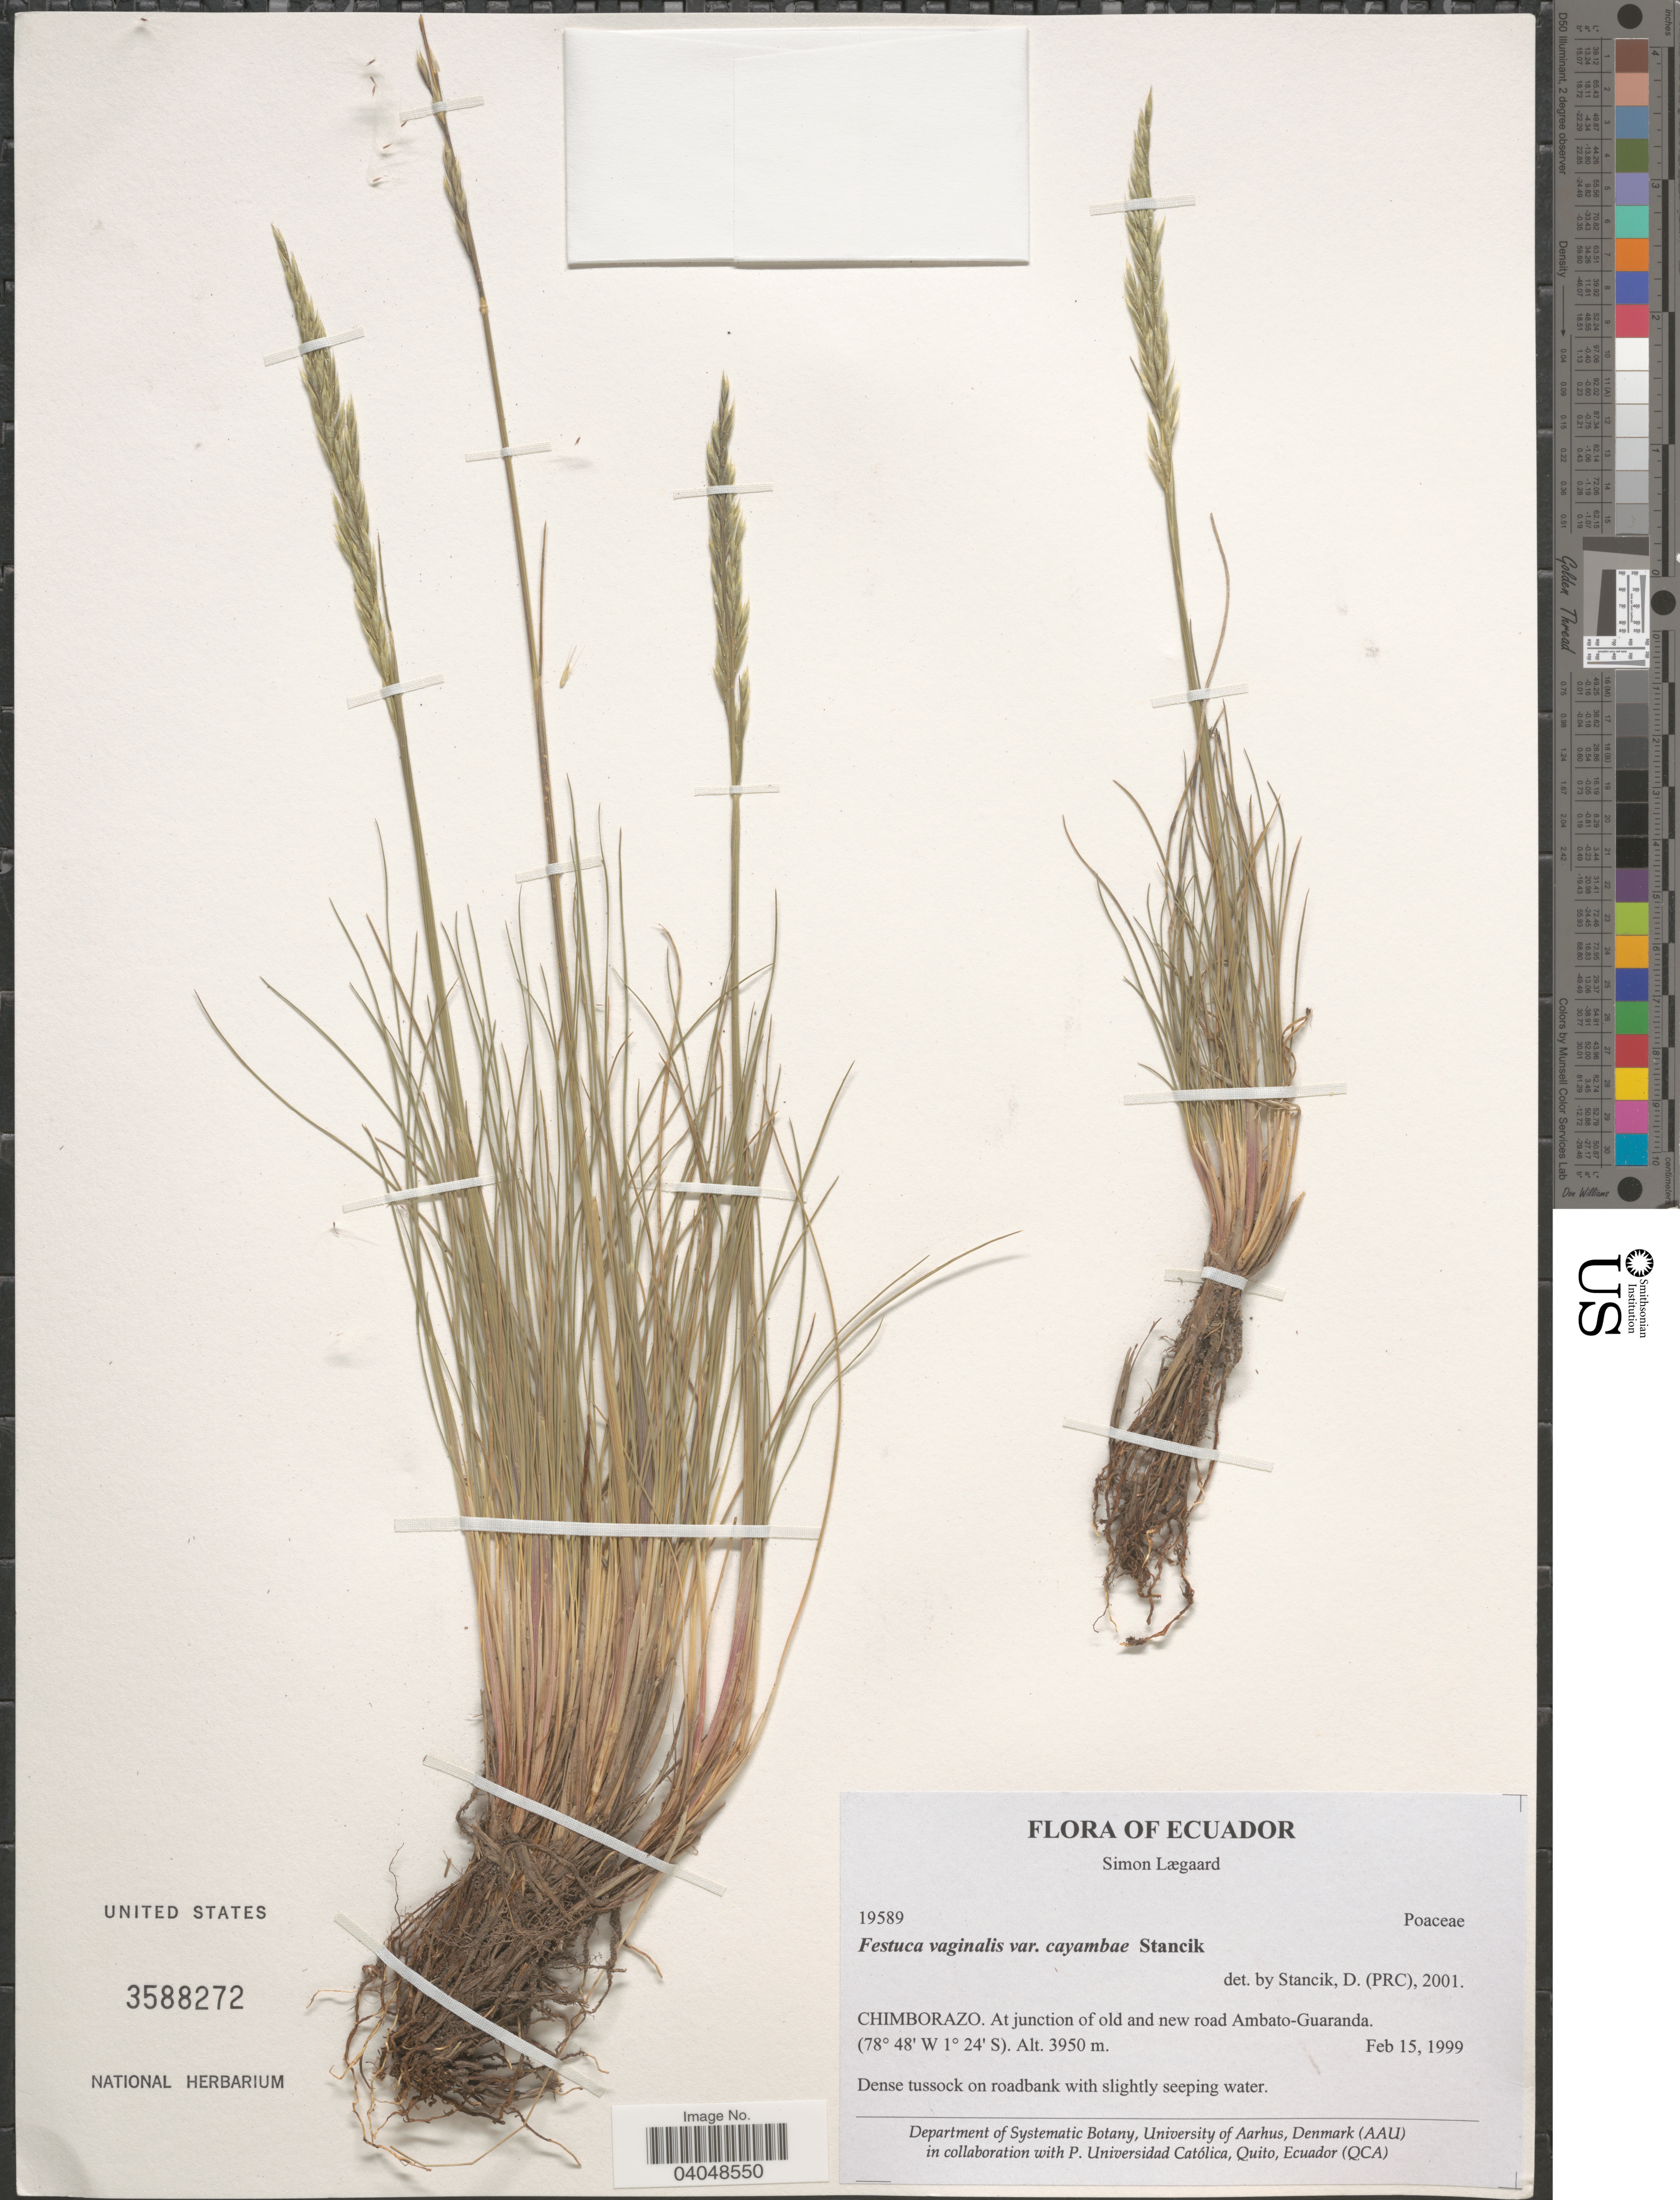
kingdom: Plantae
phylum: Tracheophyta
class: Liliopsida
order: Poales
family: Poaceae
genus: Festuca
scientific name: Festuca vaginalis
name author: (Benth.) Lægaard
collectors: S. Lægaard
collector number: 19589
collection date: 1999-02-15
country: Ecuador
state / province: Chimborazo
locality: At junction of old and new road Ambato-Guaranda.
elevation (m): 3950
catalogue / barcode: US 3588272